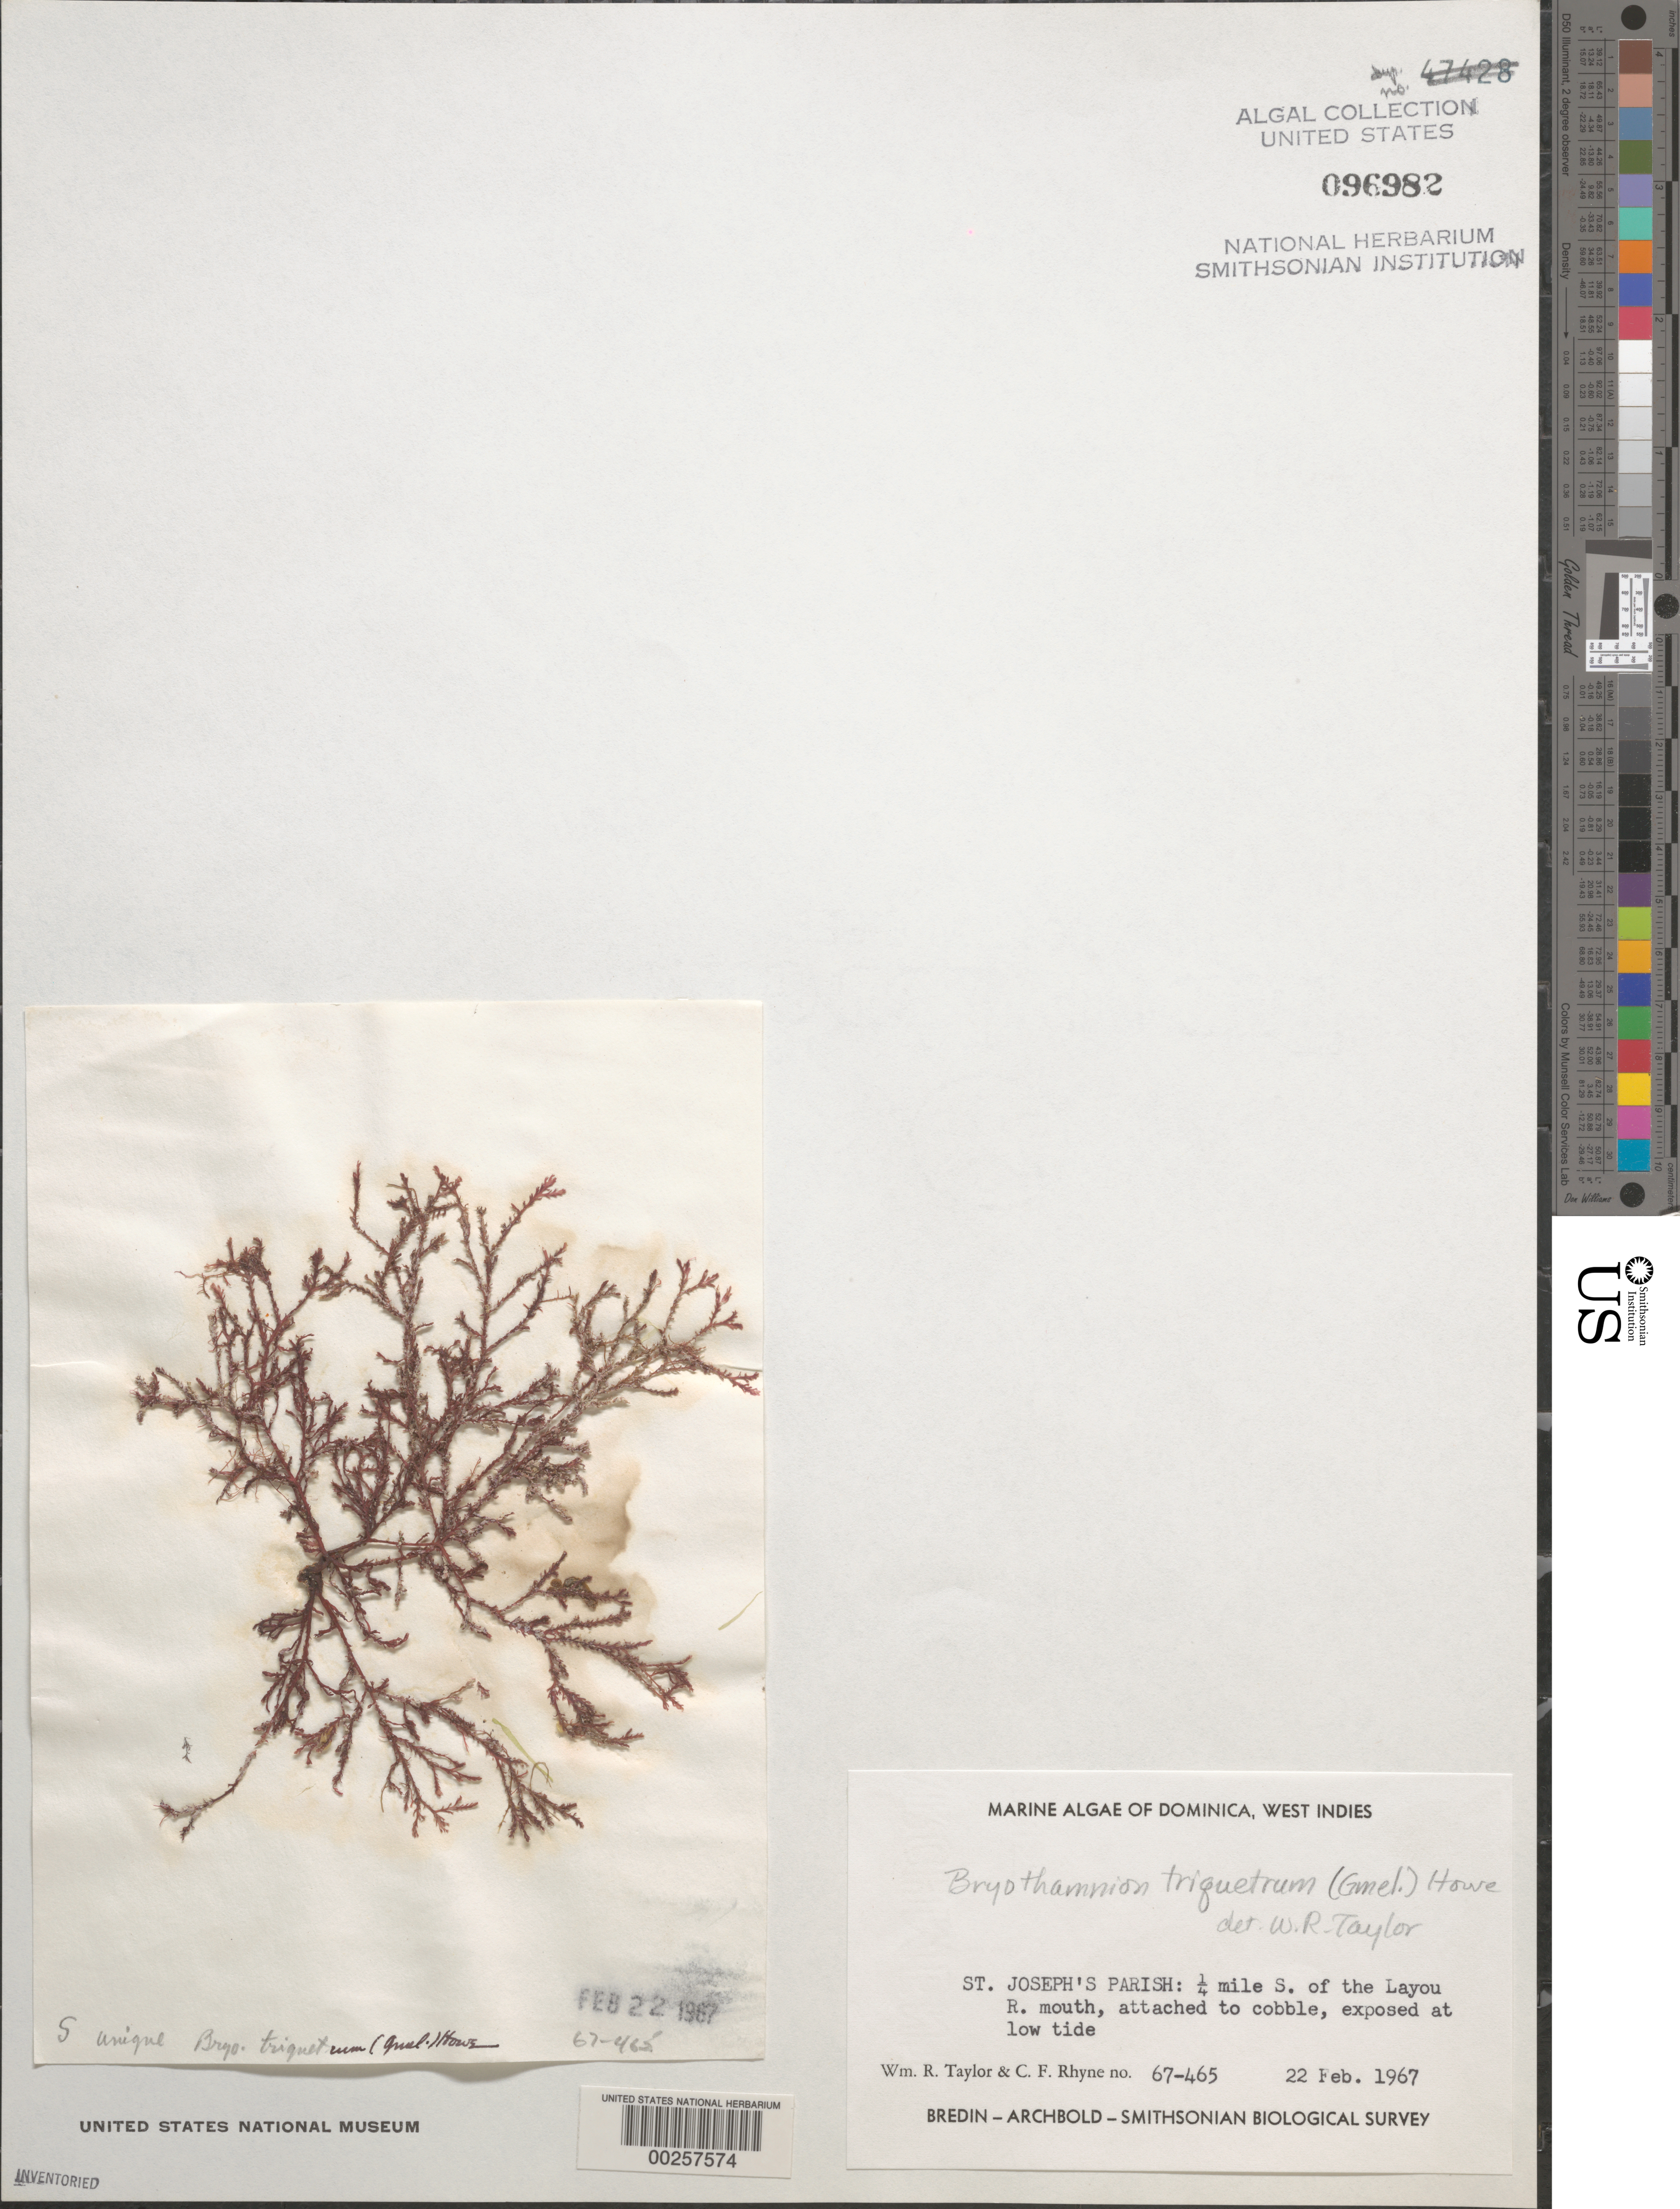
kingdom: Plantae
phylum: Rhodophyta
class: Florideophyceae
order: Ceramiales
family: Rhodomelaceae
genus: Alsidium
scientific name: Alsidium triquetrum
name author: (S.G. Gmel.) Trevis.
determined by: Algae name updating Project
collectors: W. R. Taylor & C. Rhyne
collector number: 67-465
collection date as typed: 22 Feb 1967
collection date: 1967-02-22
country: Dominica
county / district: St. Joseph's Parish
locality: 0.25 mile south of Layou River mouth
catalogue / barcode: US 96982